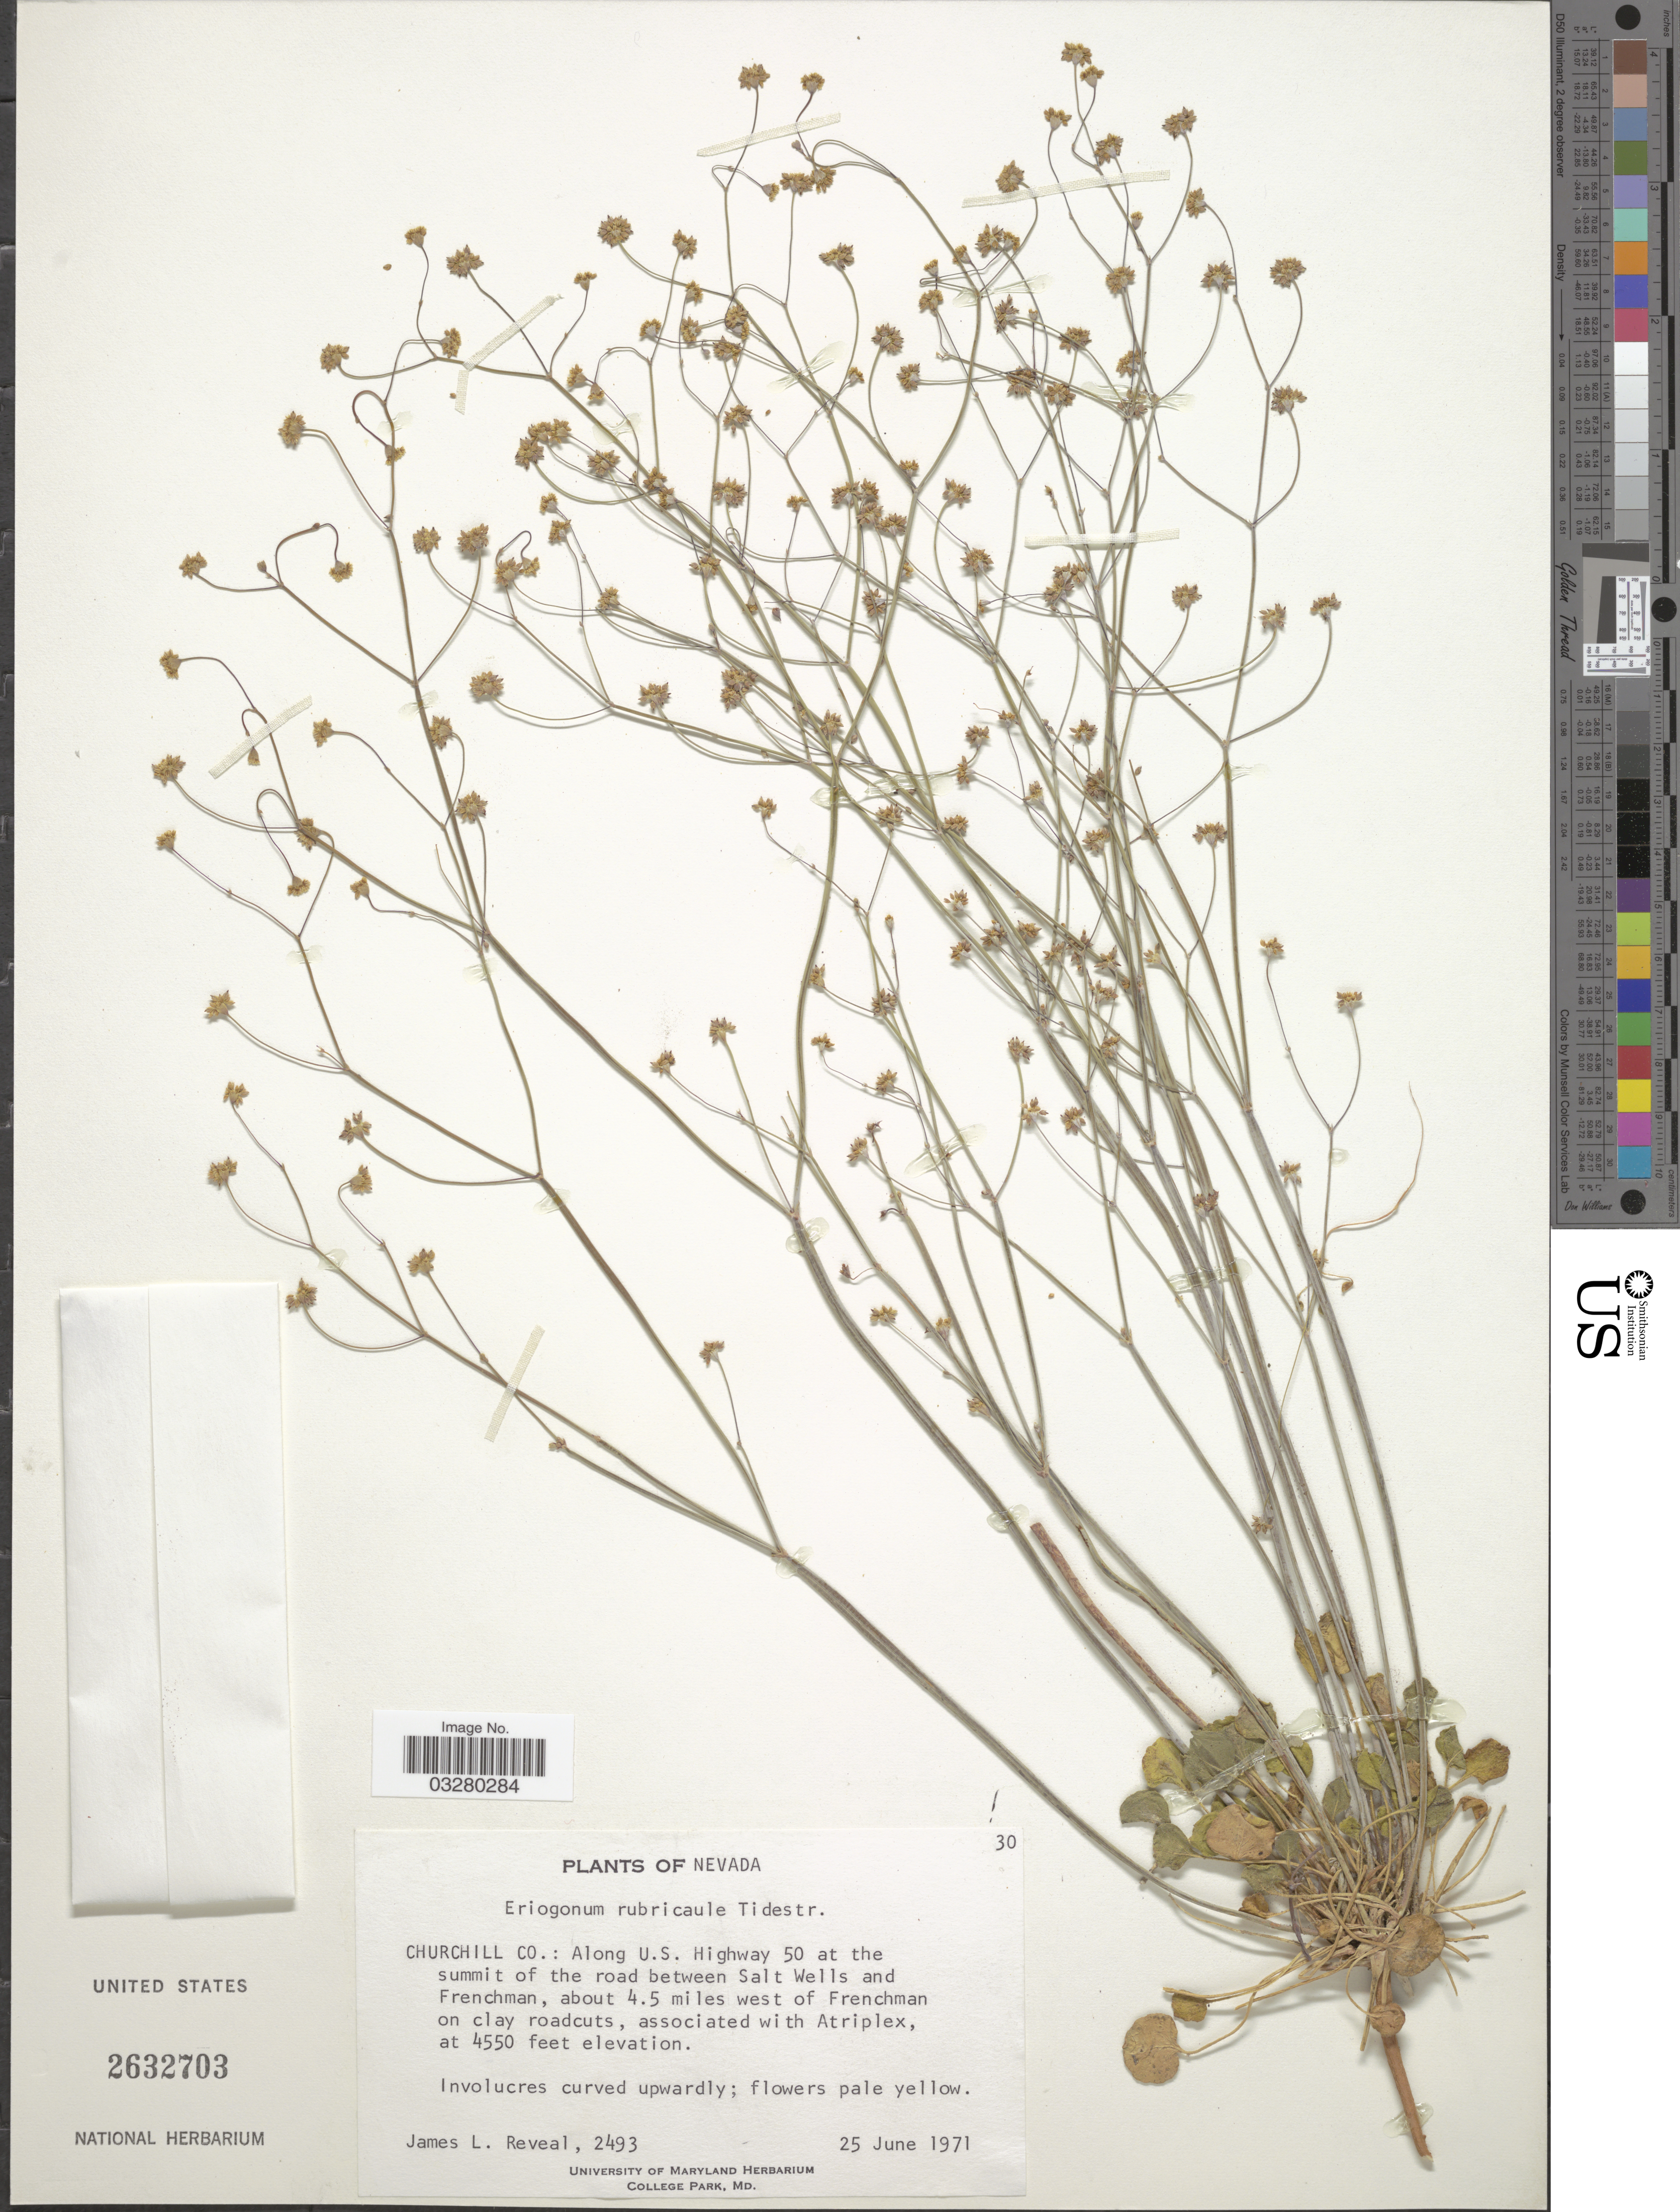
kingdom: Plantae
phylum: Tracheophyta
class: Magnoliopsida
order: Caryophyllales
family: Polygonaceae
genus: Eriogonum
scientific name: Eriogonum rubricaule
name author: Tidestr.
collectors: J. L. Reveal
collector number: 2493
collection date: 1971-06-25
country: United States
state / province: Nevada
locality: Churchill Co.: Along U.S. Highway 50 at the summit of the road between Salt Wells and Frenchman, about 4.5 miles west of Frenchman on clay roadcuts.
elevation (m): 1387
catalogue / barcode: US 2632703